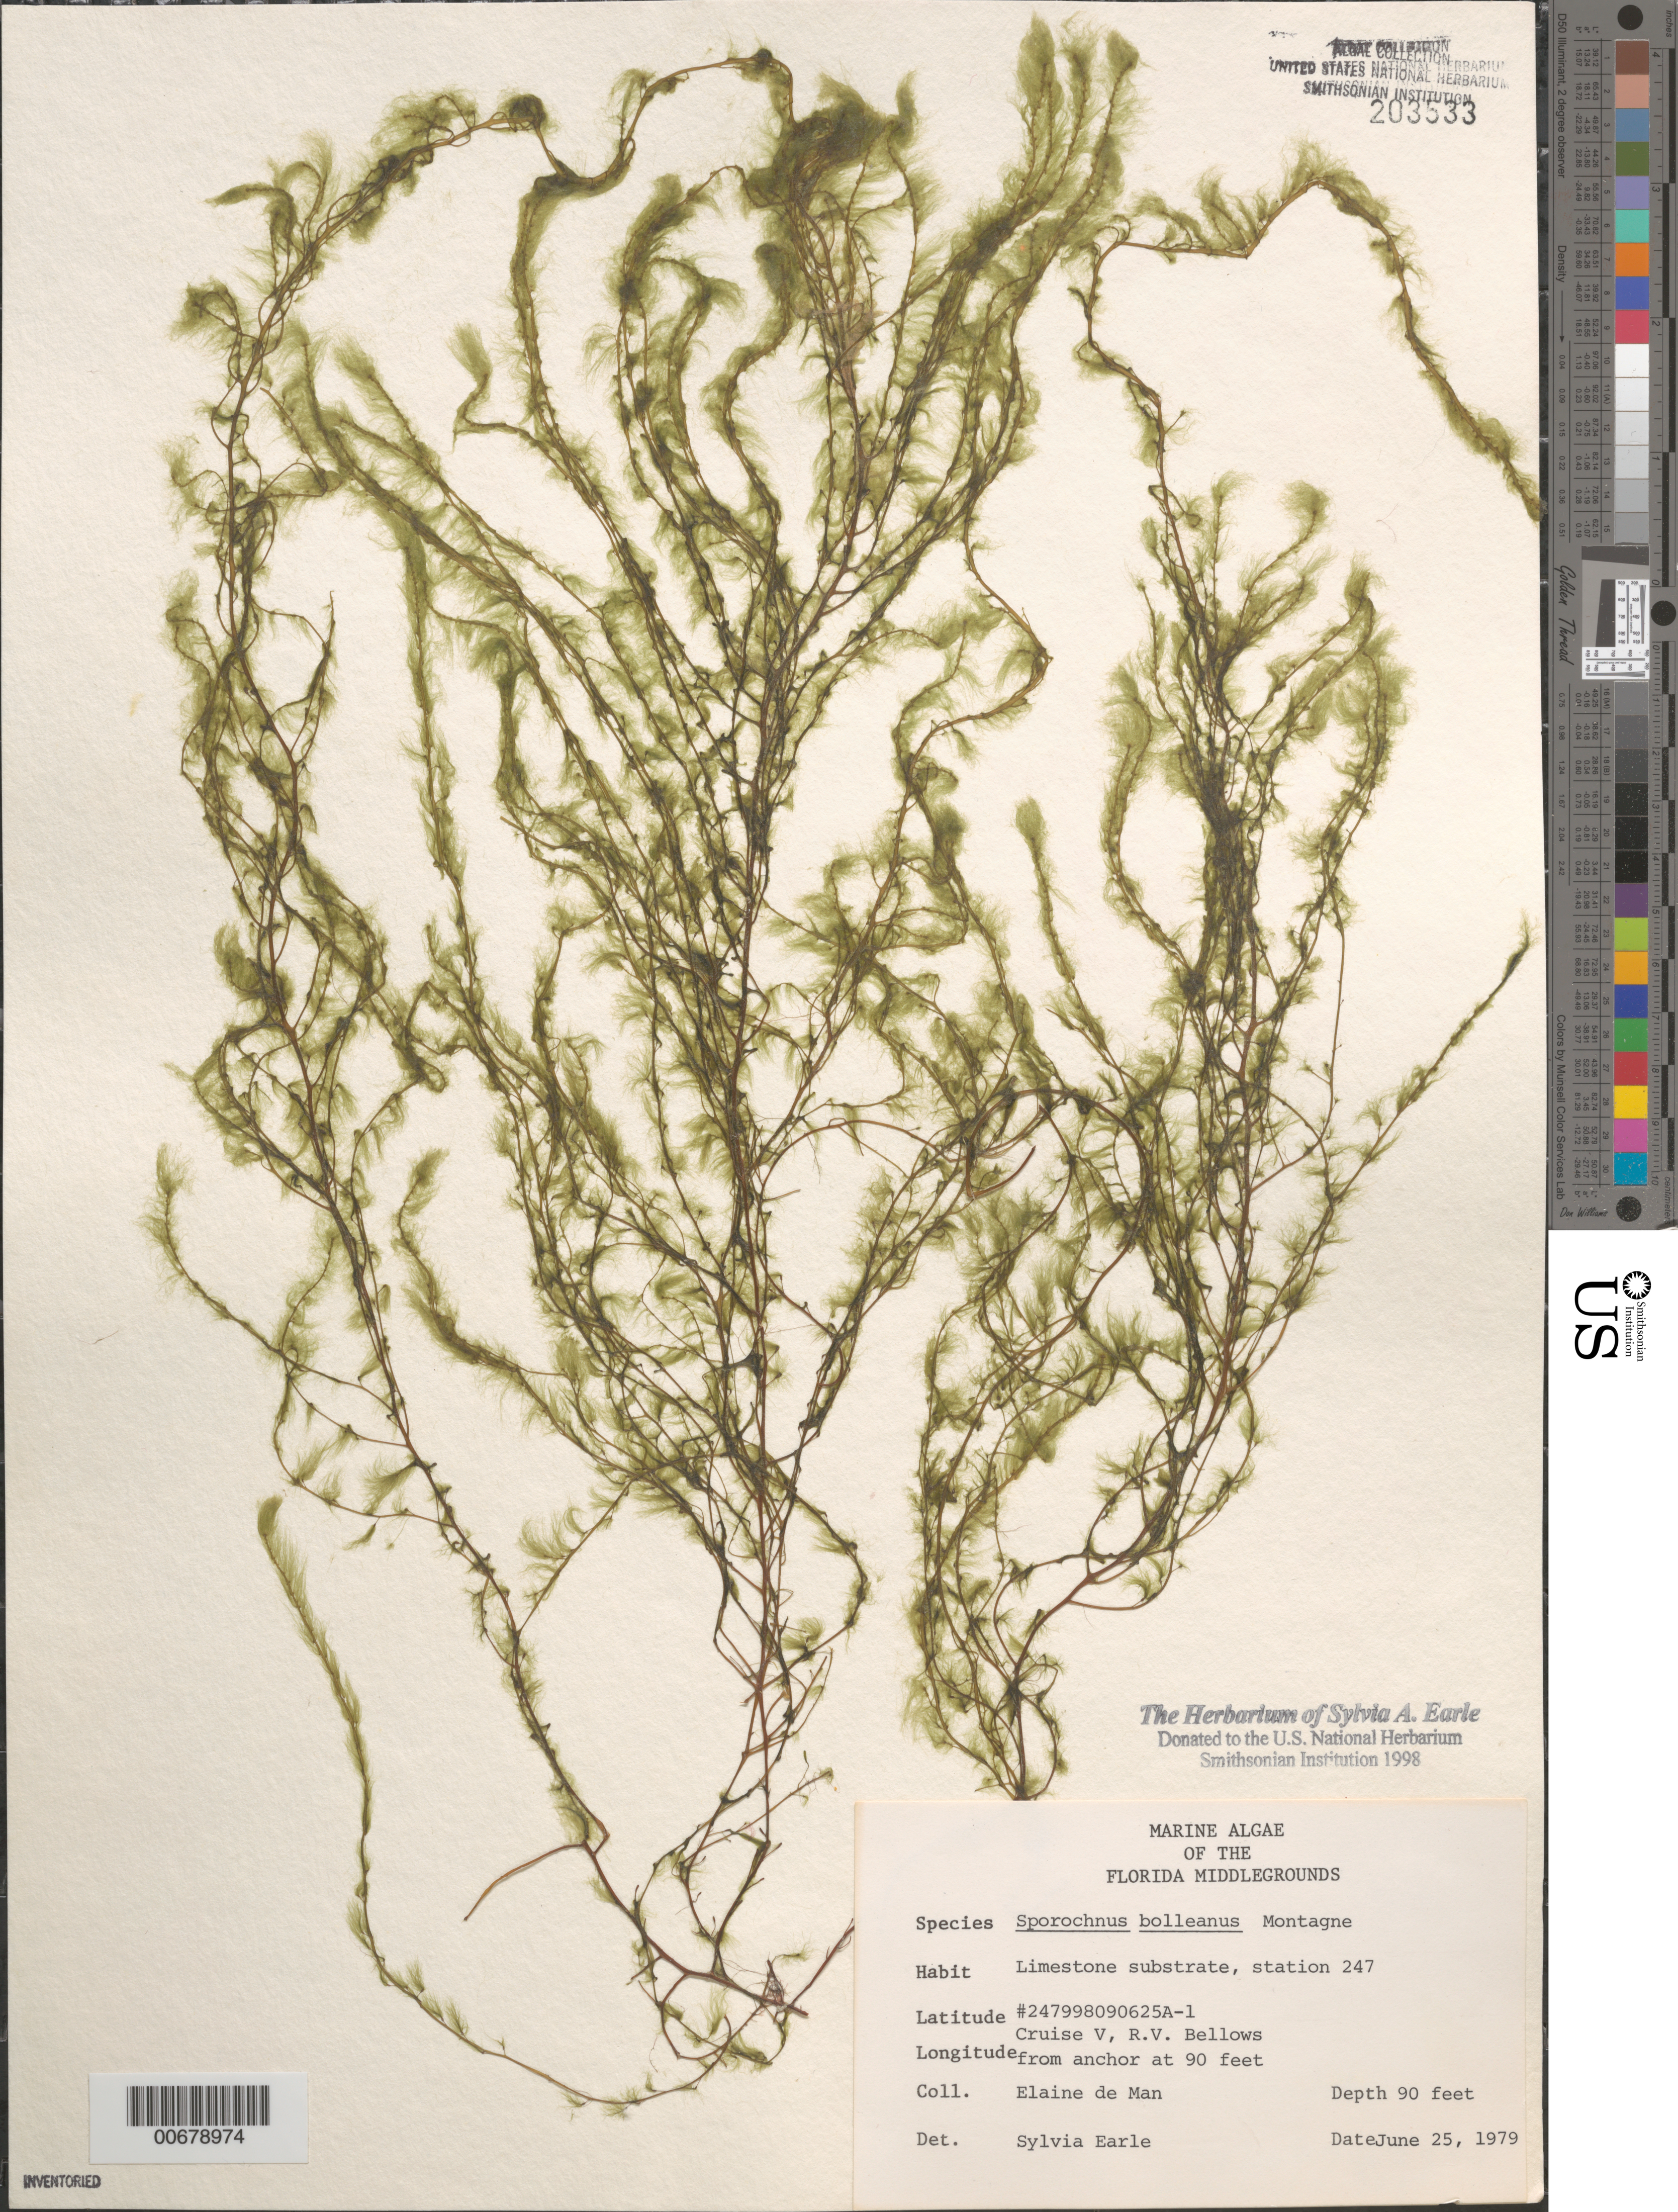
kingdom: Chromista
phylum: Ochrophyta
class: Phaeophyceae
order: Sporochnales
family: Sporochnaceae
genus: Sporochnus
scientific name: Sporochnus bolleanus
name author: Mont.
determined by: Earle, S. A.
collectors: E. de Man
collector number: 247998090625A-1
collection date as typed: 25 Jun 1979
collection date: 1979-06-25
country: United States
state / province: Florida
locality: Florida Middle Grounds, Gulf of Mexico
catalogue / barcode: US 203533